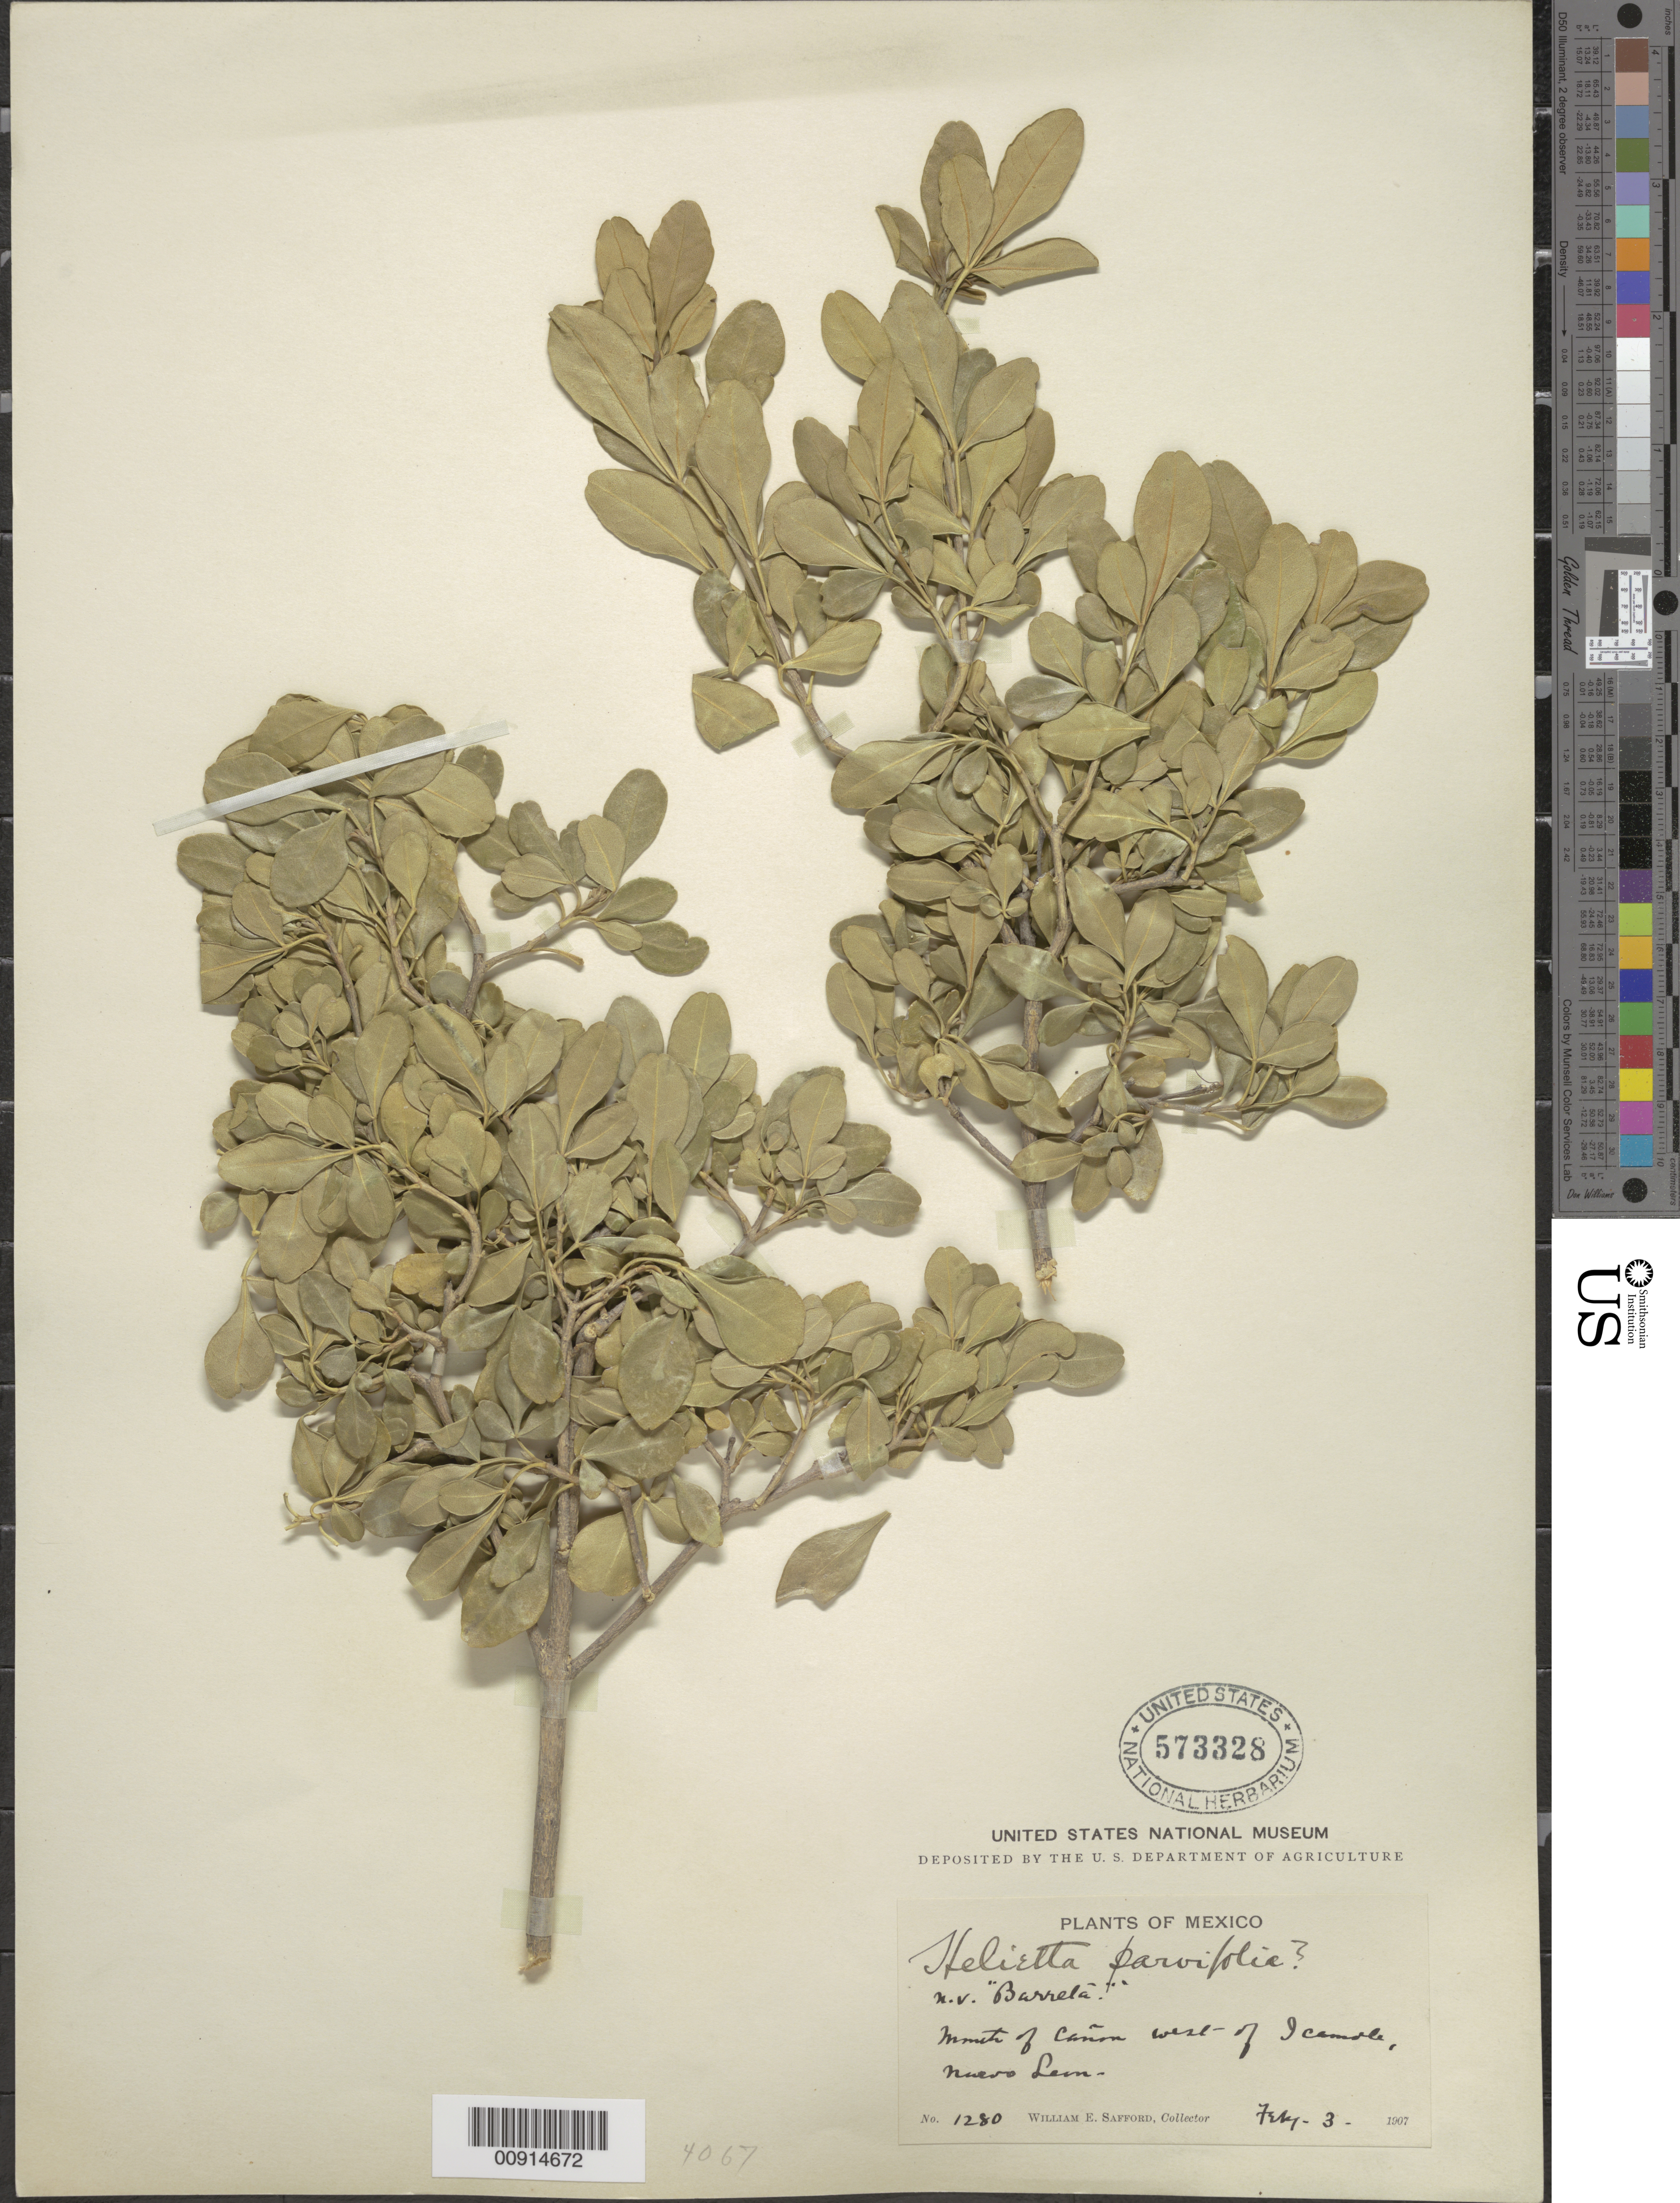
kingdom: Plantae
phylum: Tracheophyta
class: Magnoliopsida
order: Sapindales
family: Rutaceae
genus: Helietta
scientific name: Helietta parvifolia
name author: (A. Gray ex Hemsl.) Benth.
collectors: W. E. Safford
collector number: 1280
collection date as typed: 03 Feb 1907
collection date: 1907-02-03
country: Mexico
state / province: Nuevo León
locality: Mouth of cañon west of Icamole, Nuevo León.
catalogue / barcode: US 573328